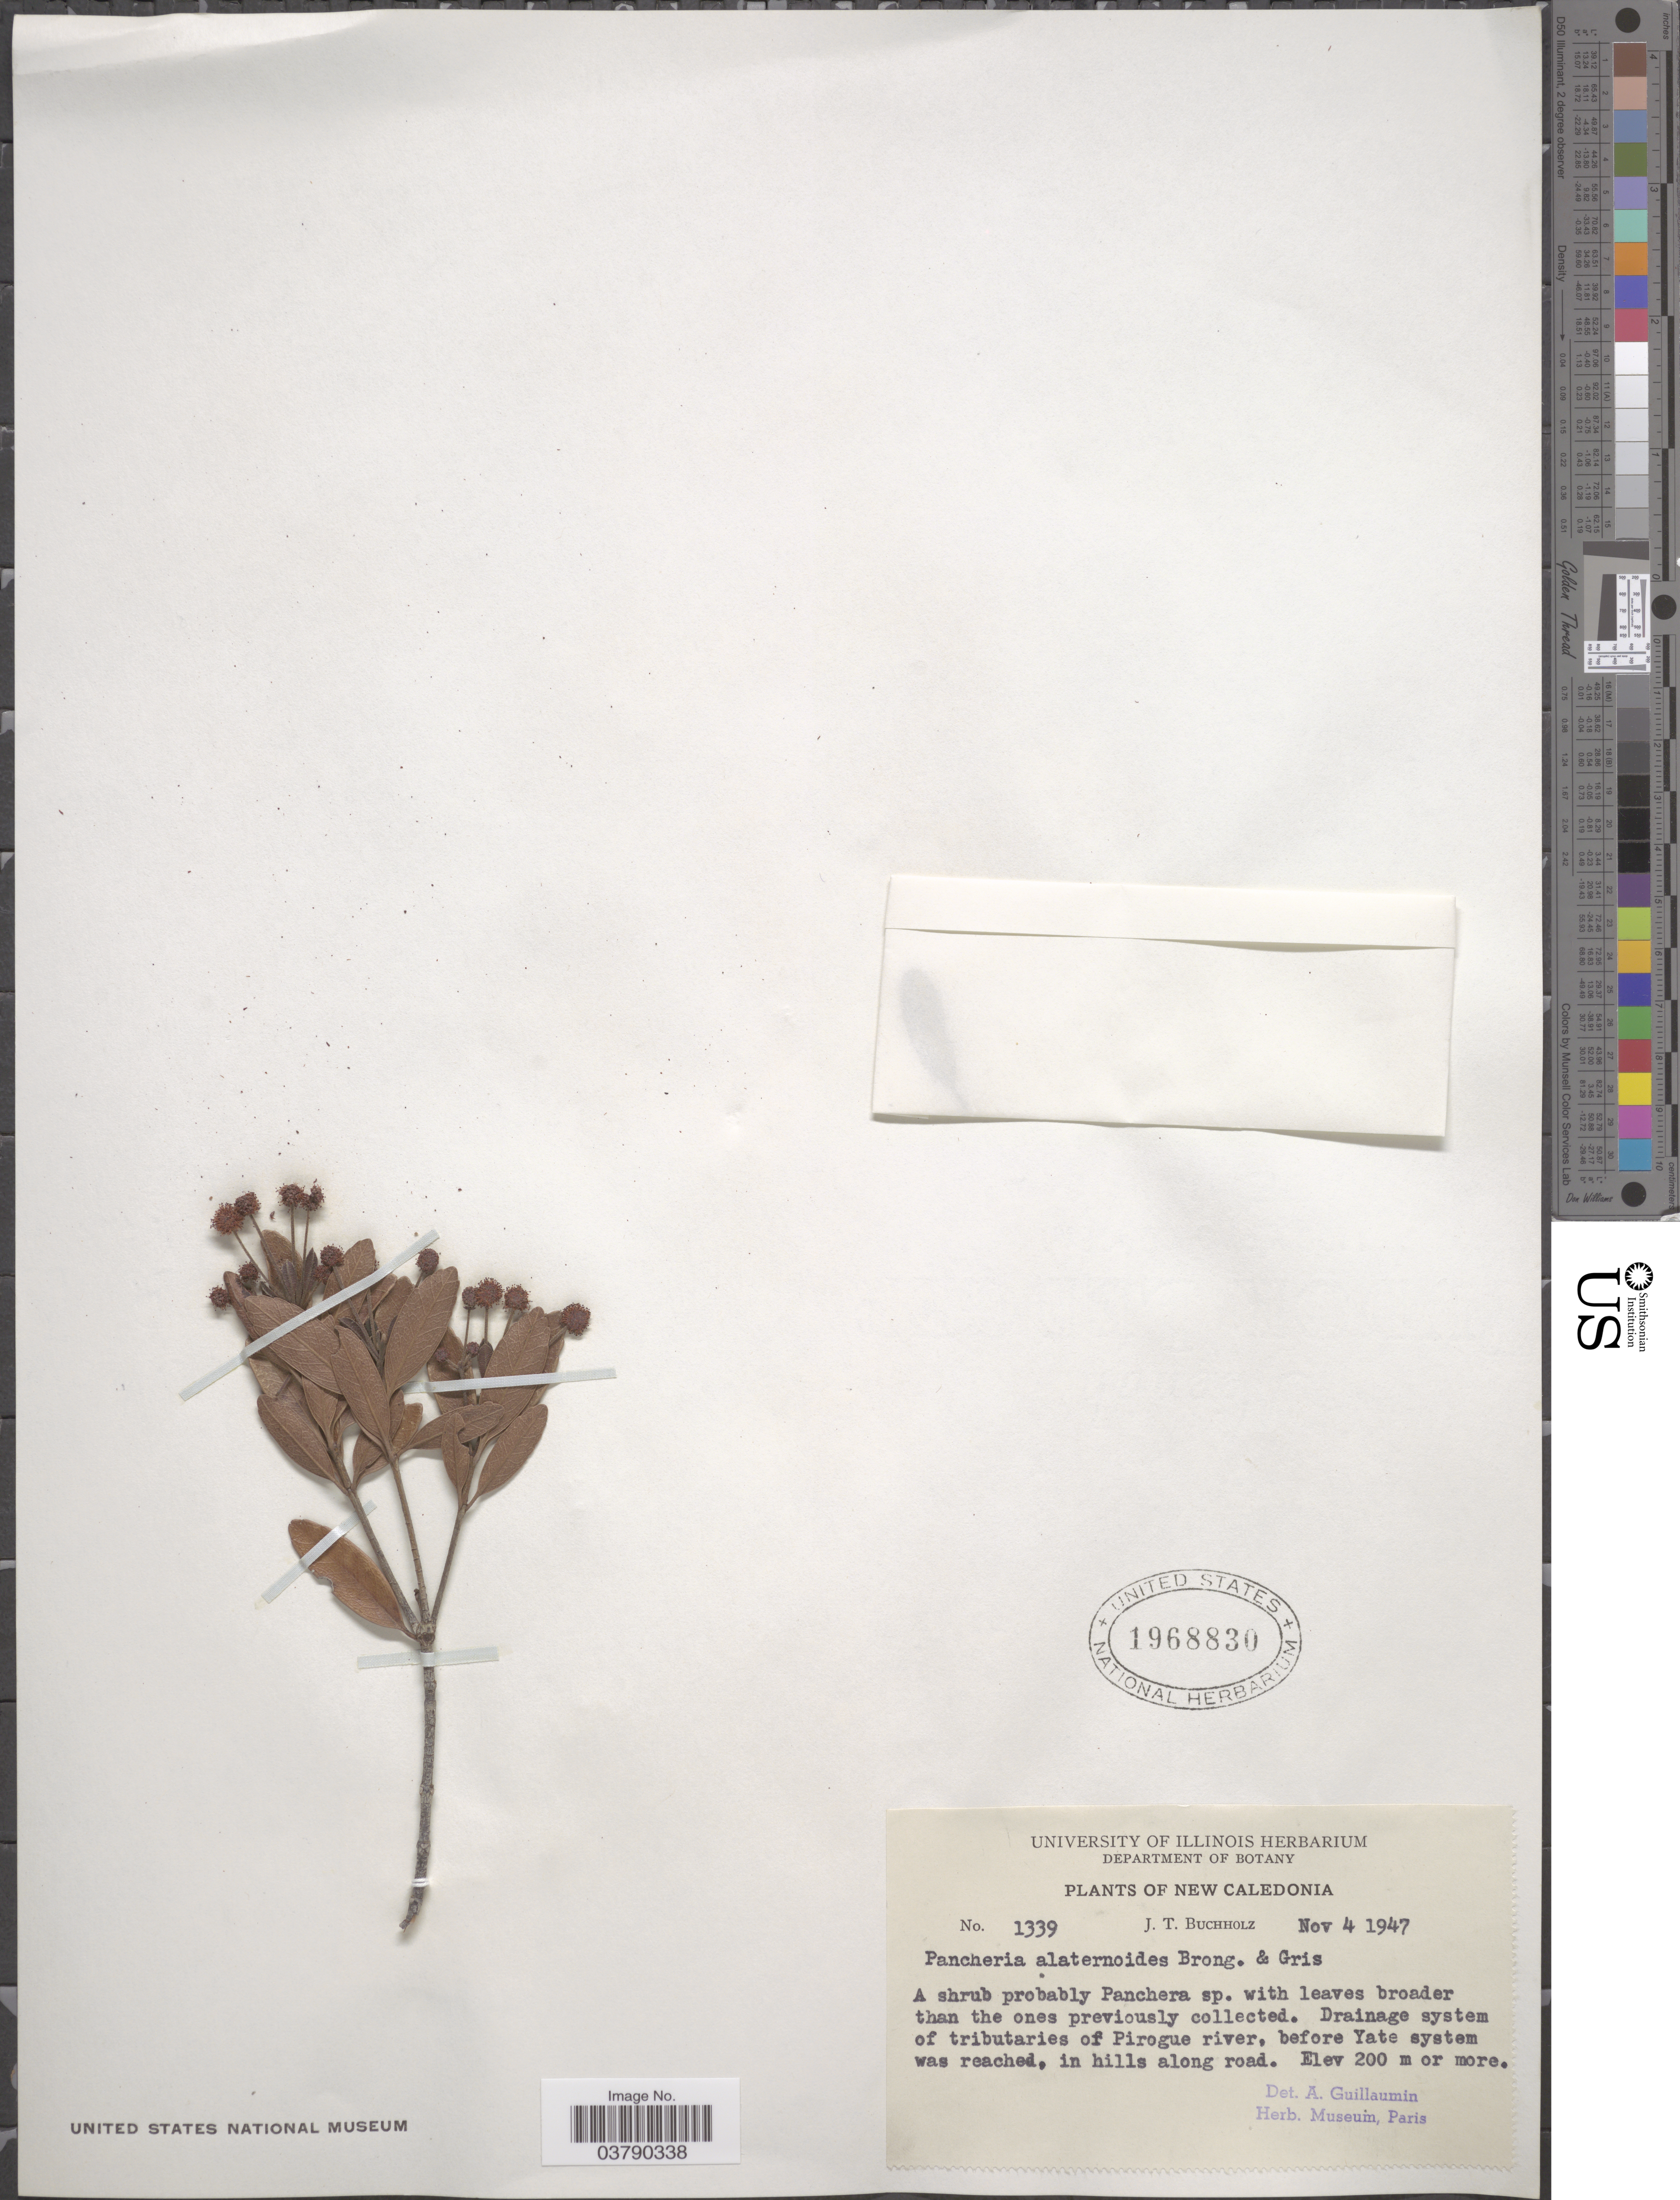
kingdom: Plantae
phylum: Tracheophyta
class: Magnoliopsida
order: Oxalidales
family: Cunoniaceae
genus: Pancheria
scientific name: Pancheria alaternoides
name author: Brongn. & Gris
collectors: J. T. Buchholz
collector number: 1339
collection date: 1947-11-04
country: New Caledonia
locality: Drainage system of tributaries of Pirogue river, before Yate system was reached, in hills along road.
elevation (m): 200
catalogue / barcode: US 1968830